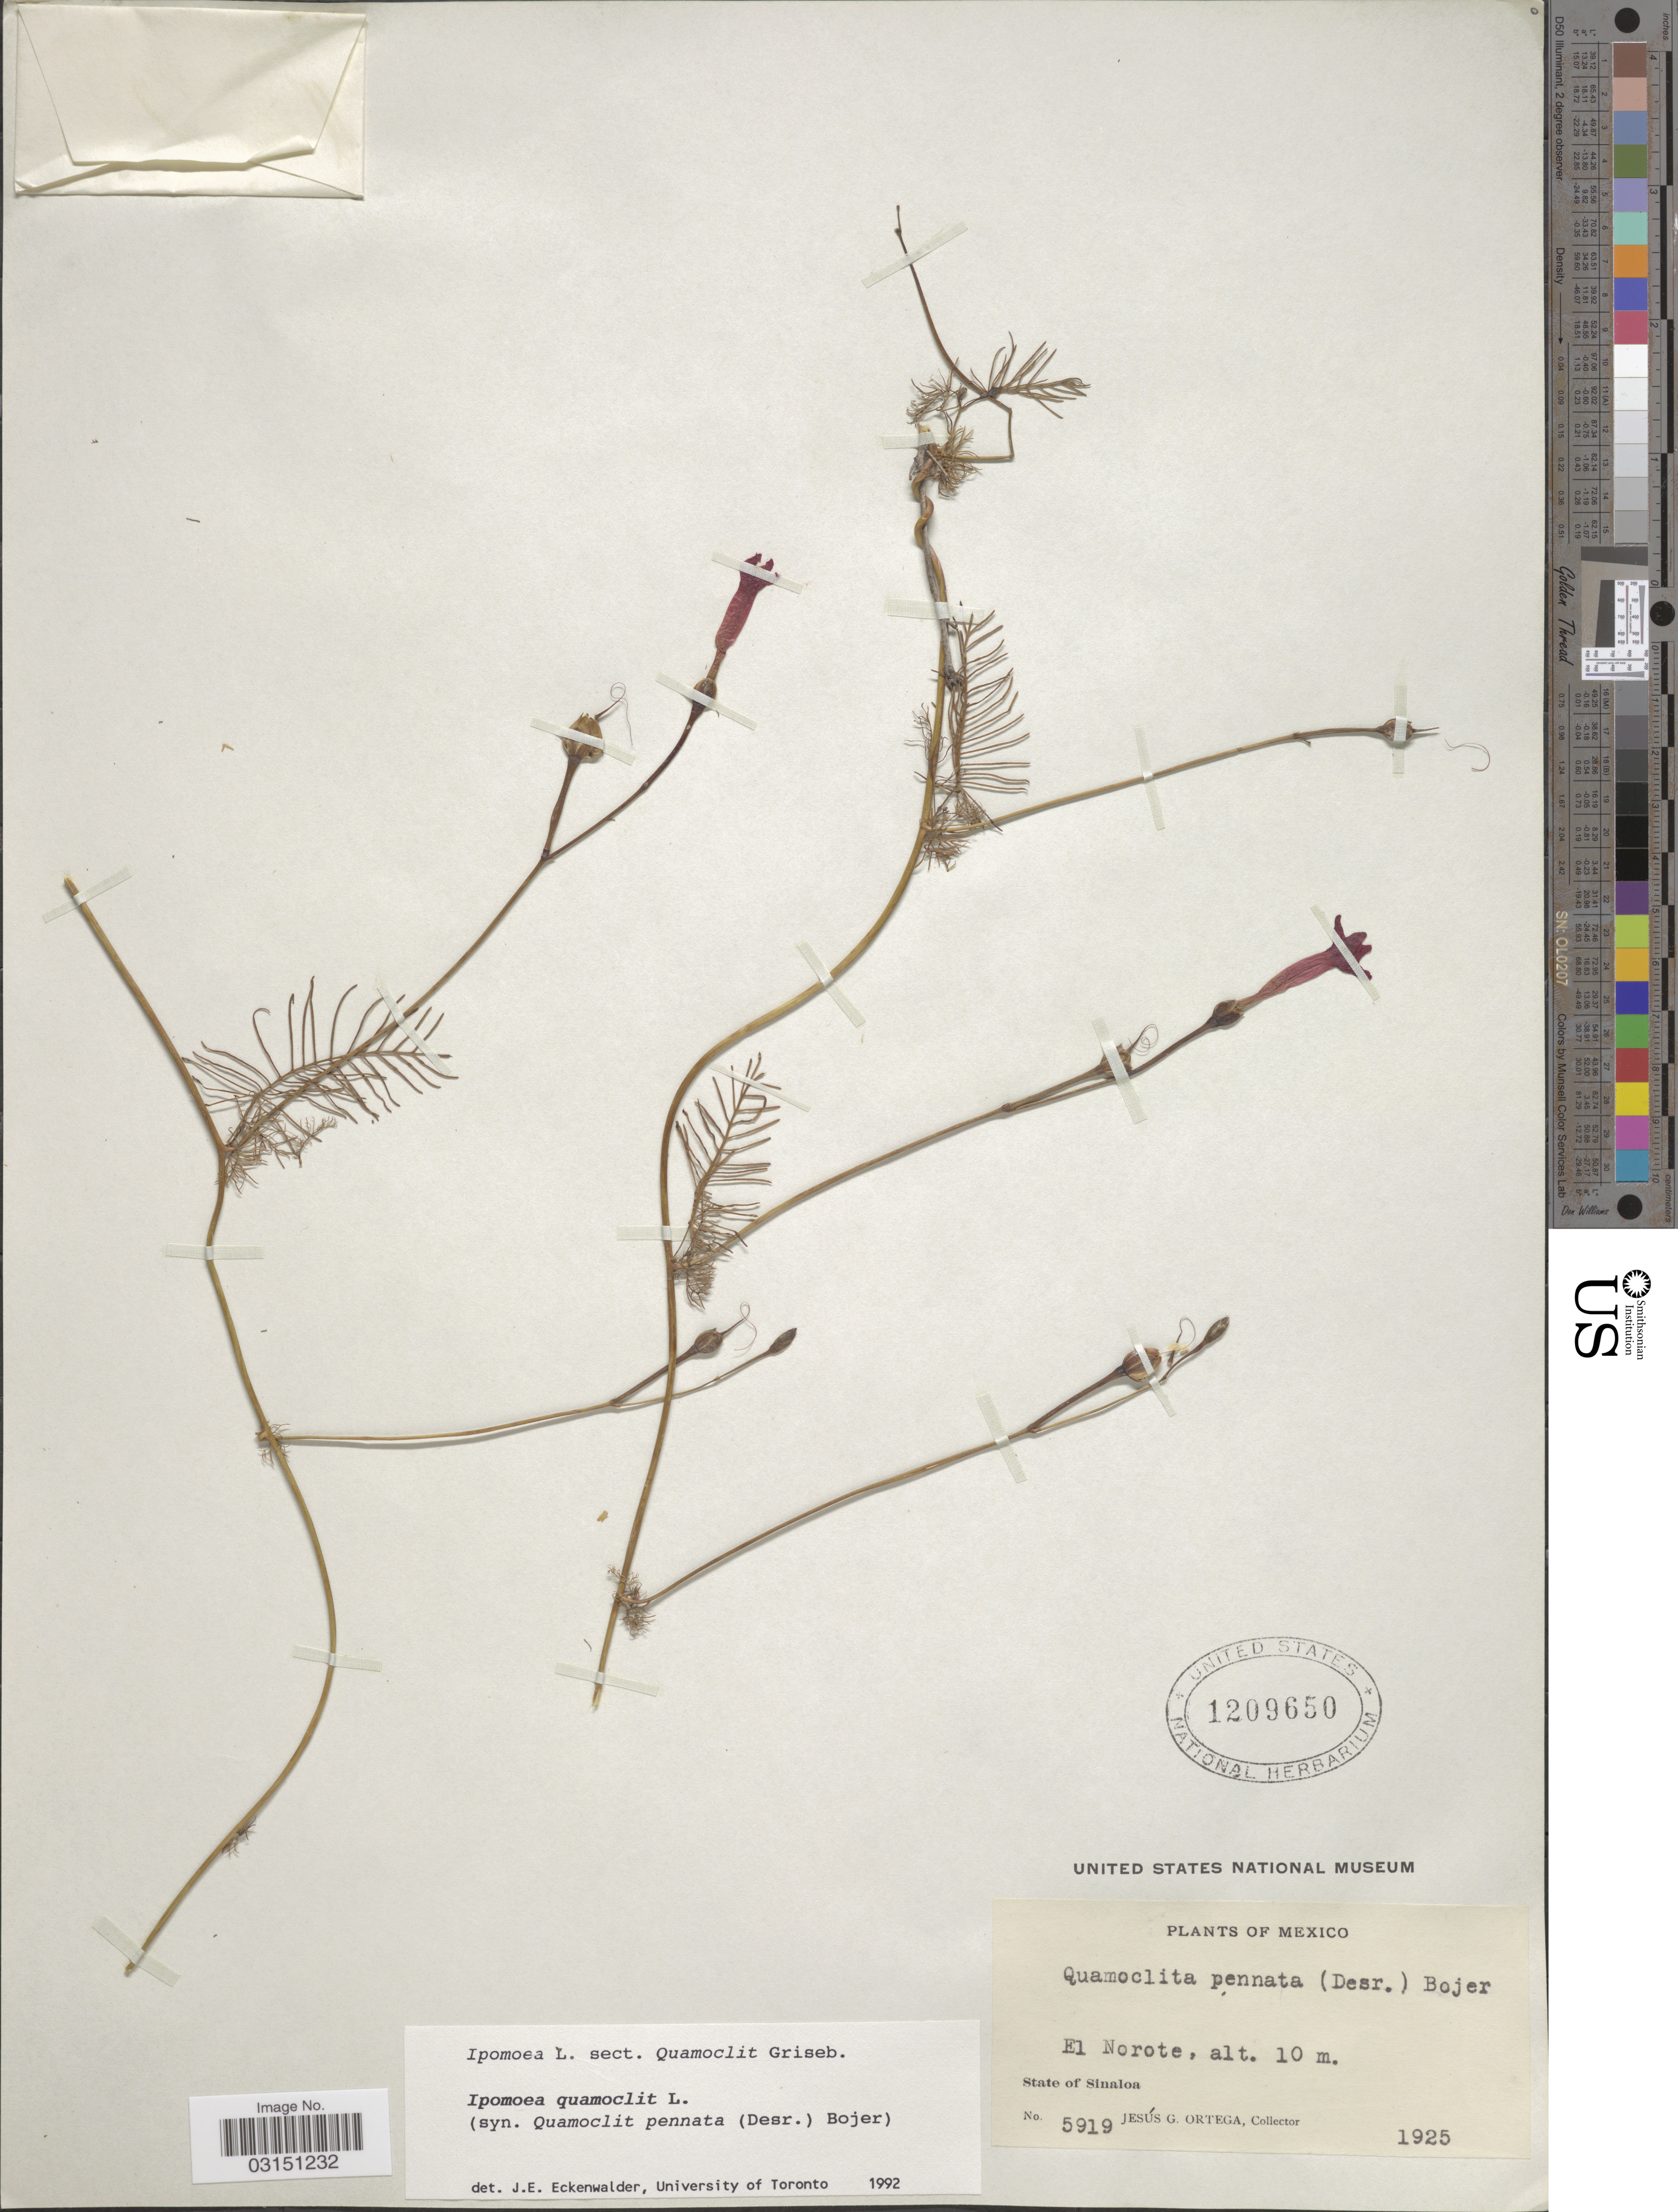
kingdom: Plantae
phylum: Tracheophyta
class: Magnoliopsida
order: Solanales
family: Convolvulaceae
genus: Ipomoea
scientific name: Ipomoea quamoclit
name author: L.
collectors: J. Ortega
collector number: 5919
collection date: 1925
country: Mexico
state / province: Sinaloa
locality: El Norote.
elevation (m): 10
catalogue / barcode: US 1209650